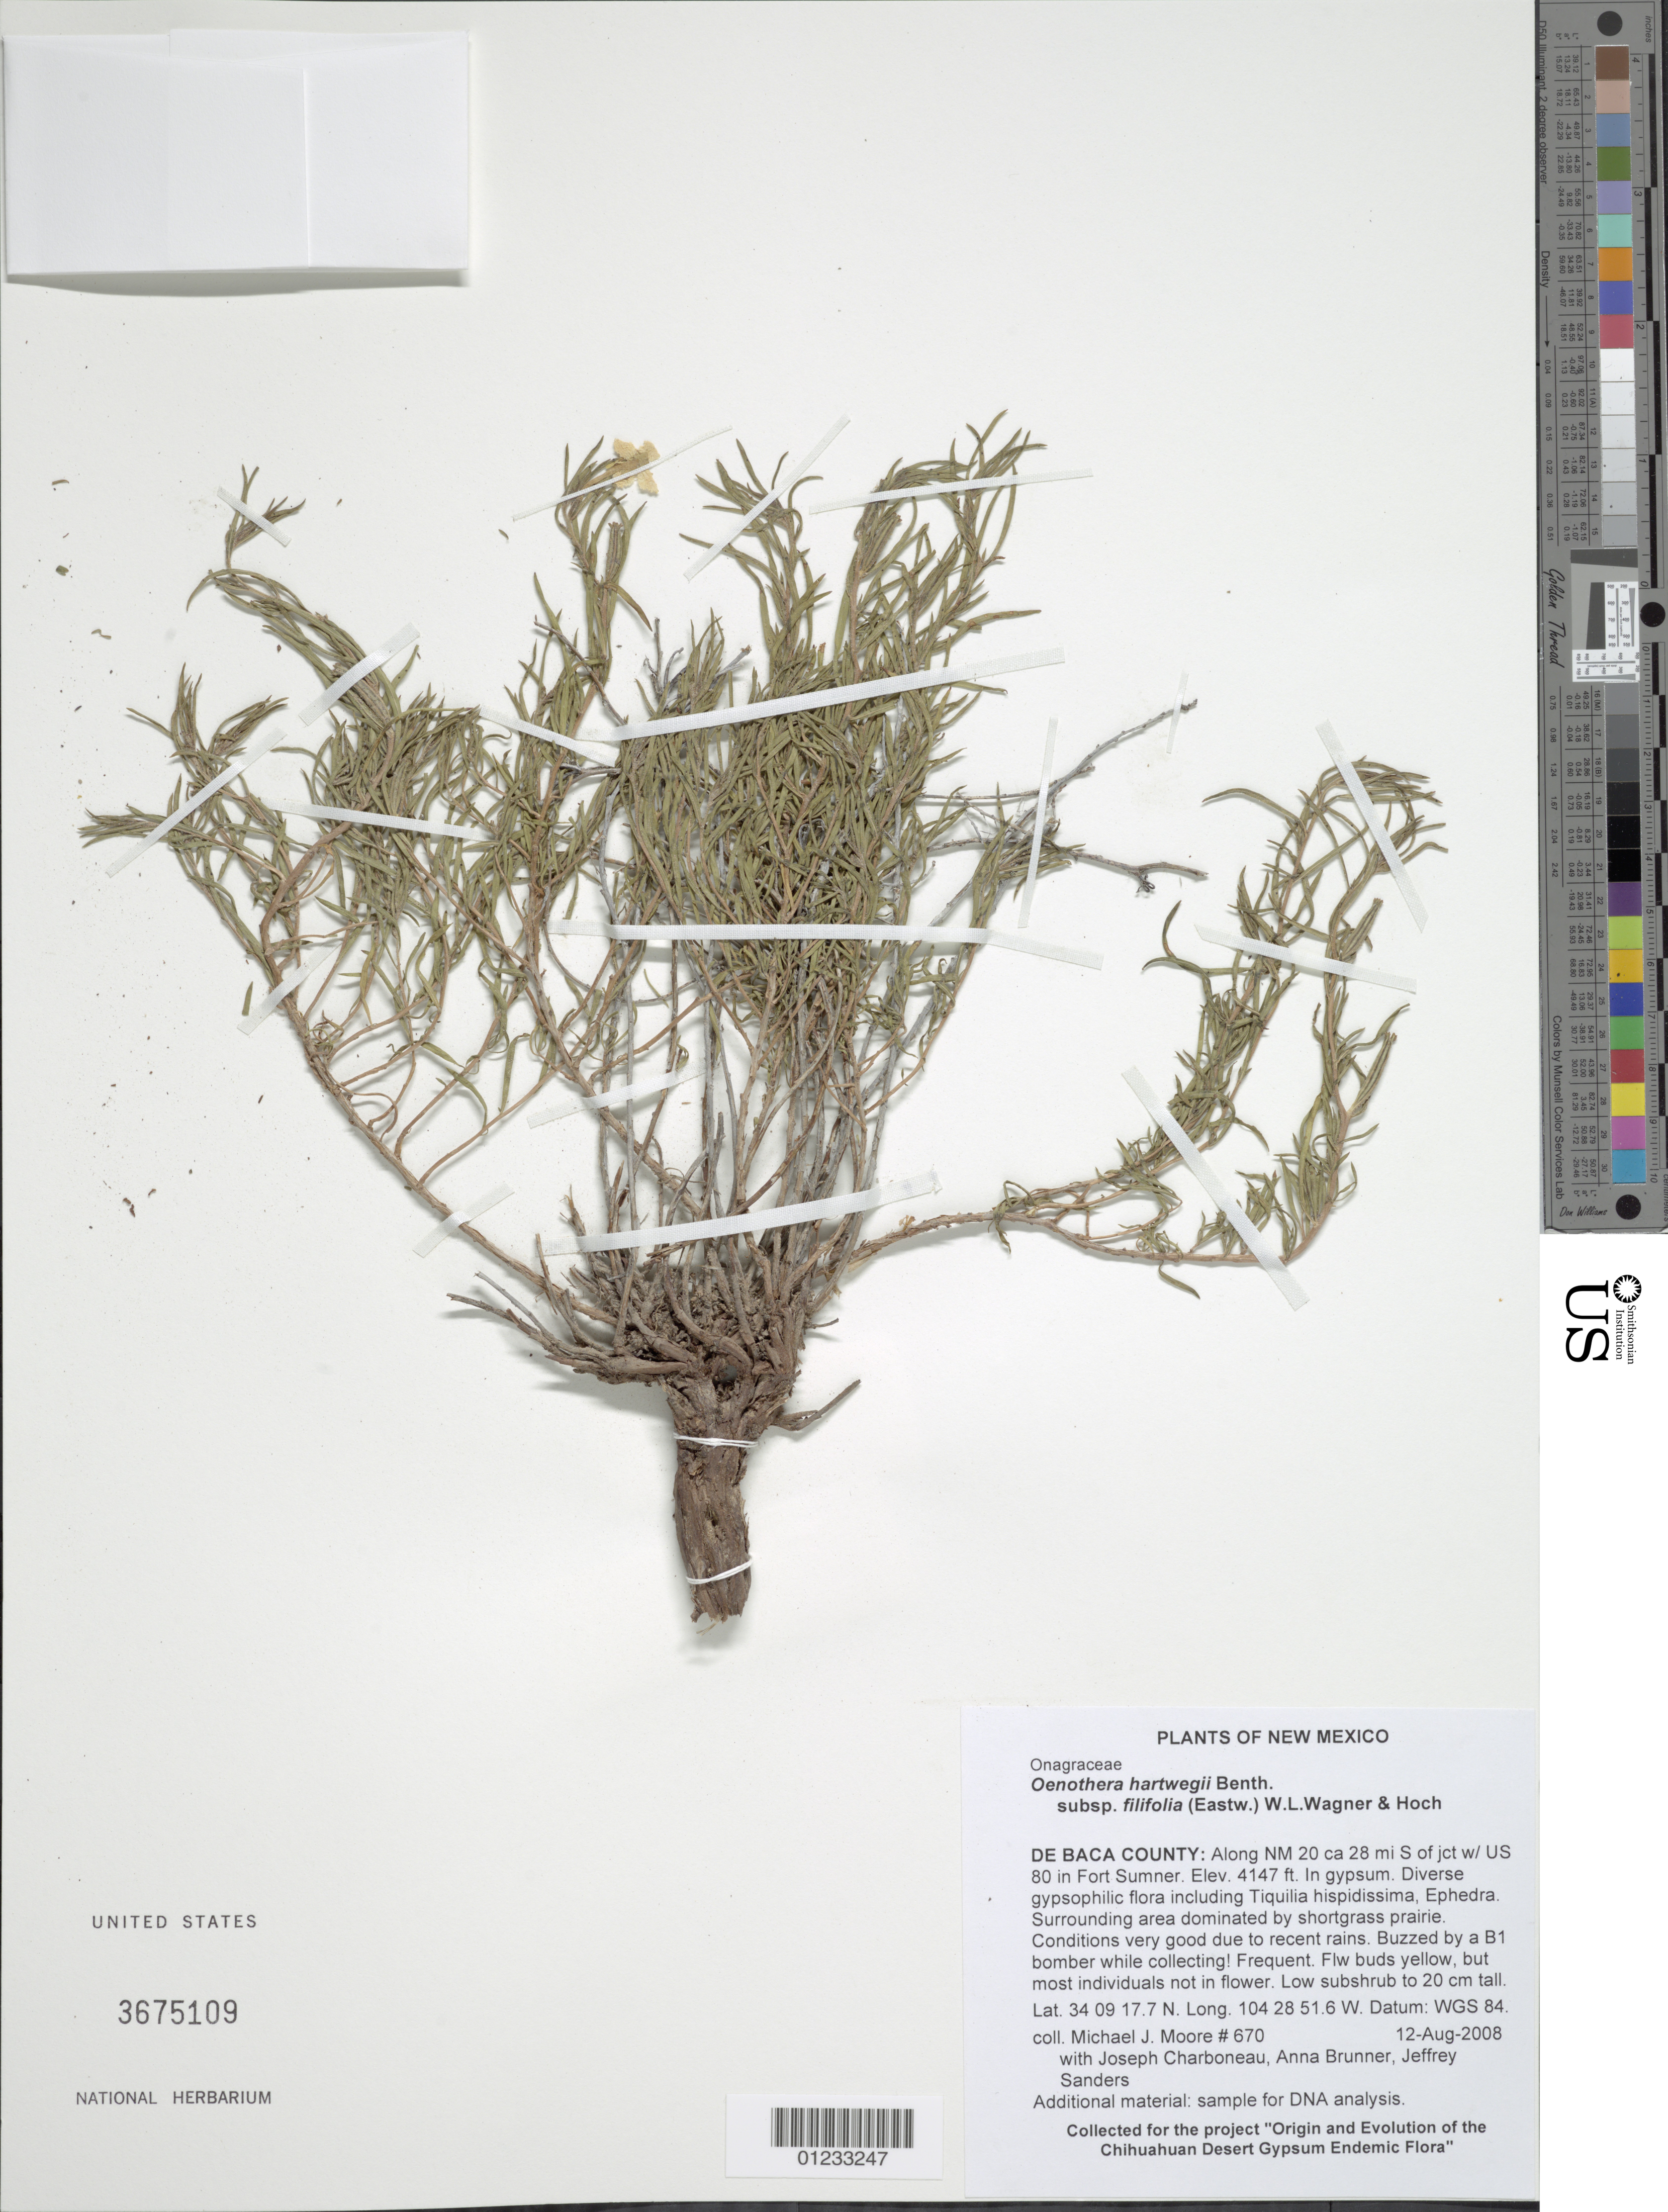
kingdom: Plantae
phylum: Tracheophyta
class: Magnoliopsida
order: Myrtales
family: Onagraceae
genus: Oenothera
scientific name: Oenothera hartwegii subsp. filifolia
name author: (Eastw.) W.L. Wagner & Hoch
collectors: M. J. Moore, J. L. M. Charboneau, A. Brunner & J. Sanders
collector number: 670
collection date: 2004-08-11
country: United States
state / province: New Mexico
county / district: De Baca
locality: Along NM 20 ca 28 mi S of jct w/ US 80 in Fort Sumner.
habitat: In gypsum. Diverse gypsophilic flora including Tiquilia hispidissima, Ephedra. Surrounding area dominated by shortgrass prairie. Conditions very good due to recent rains. Buzzed by a B1 bomber while collecting!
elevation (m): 1264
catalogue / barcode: US 3675109